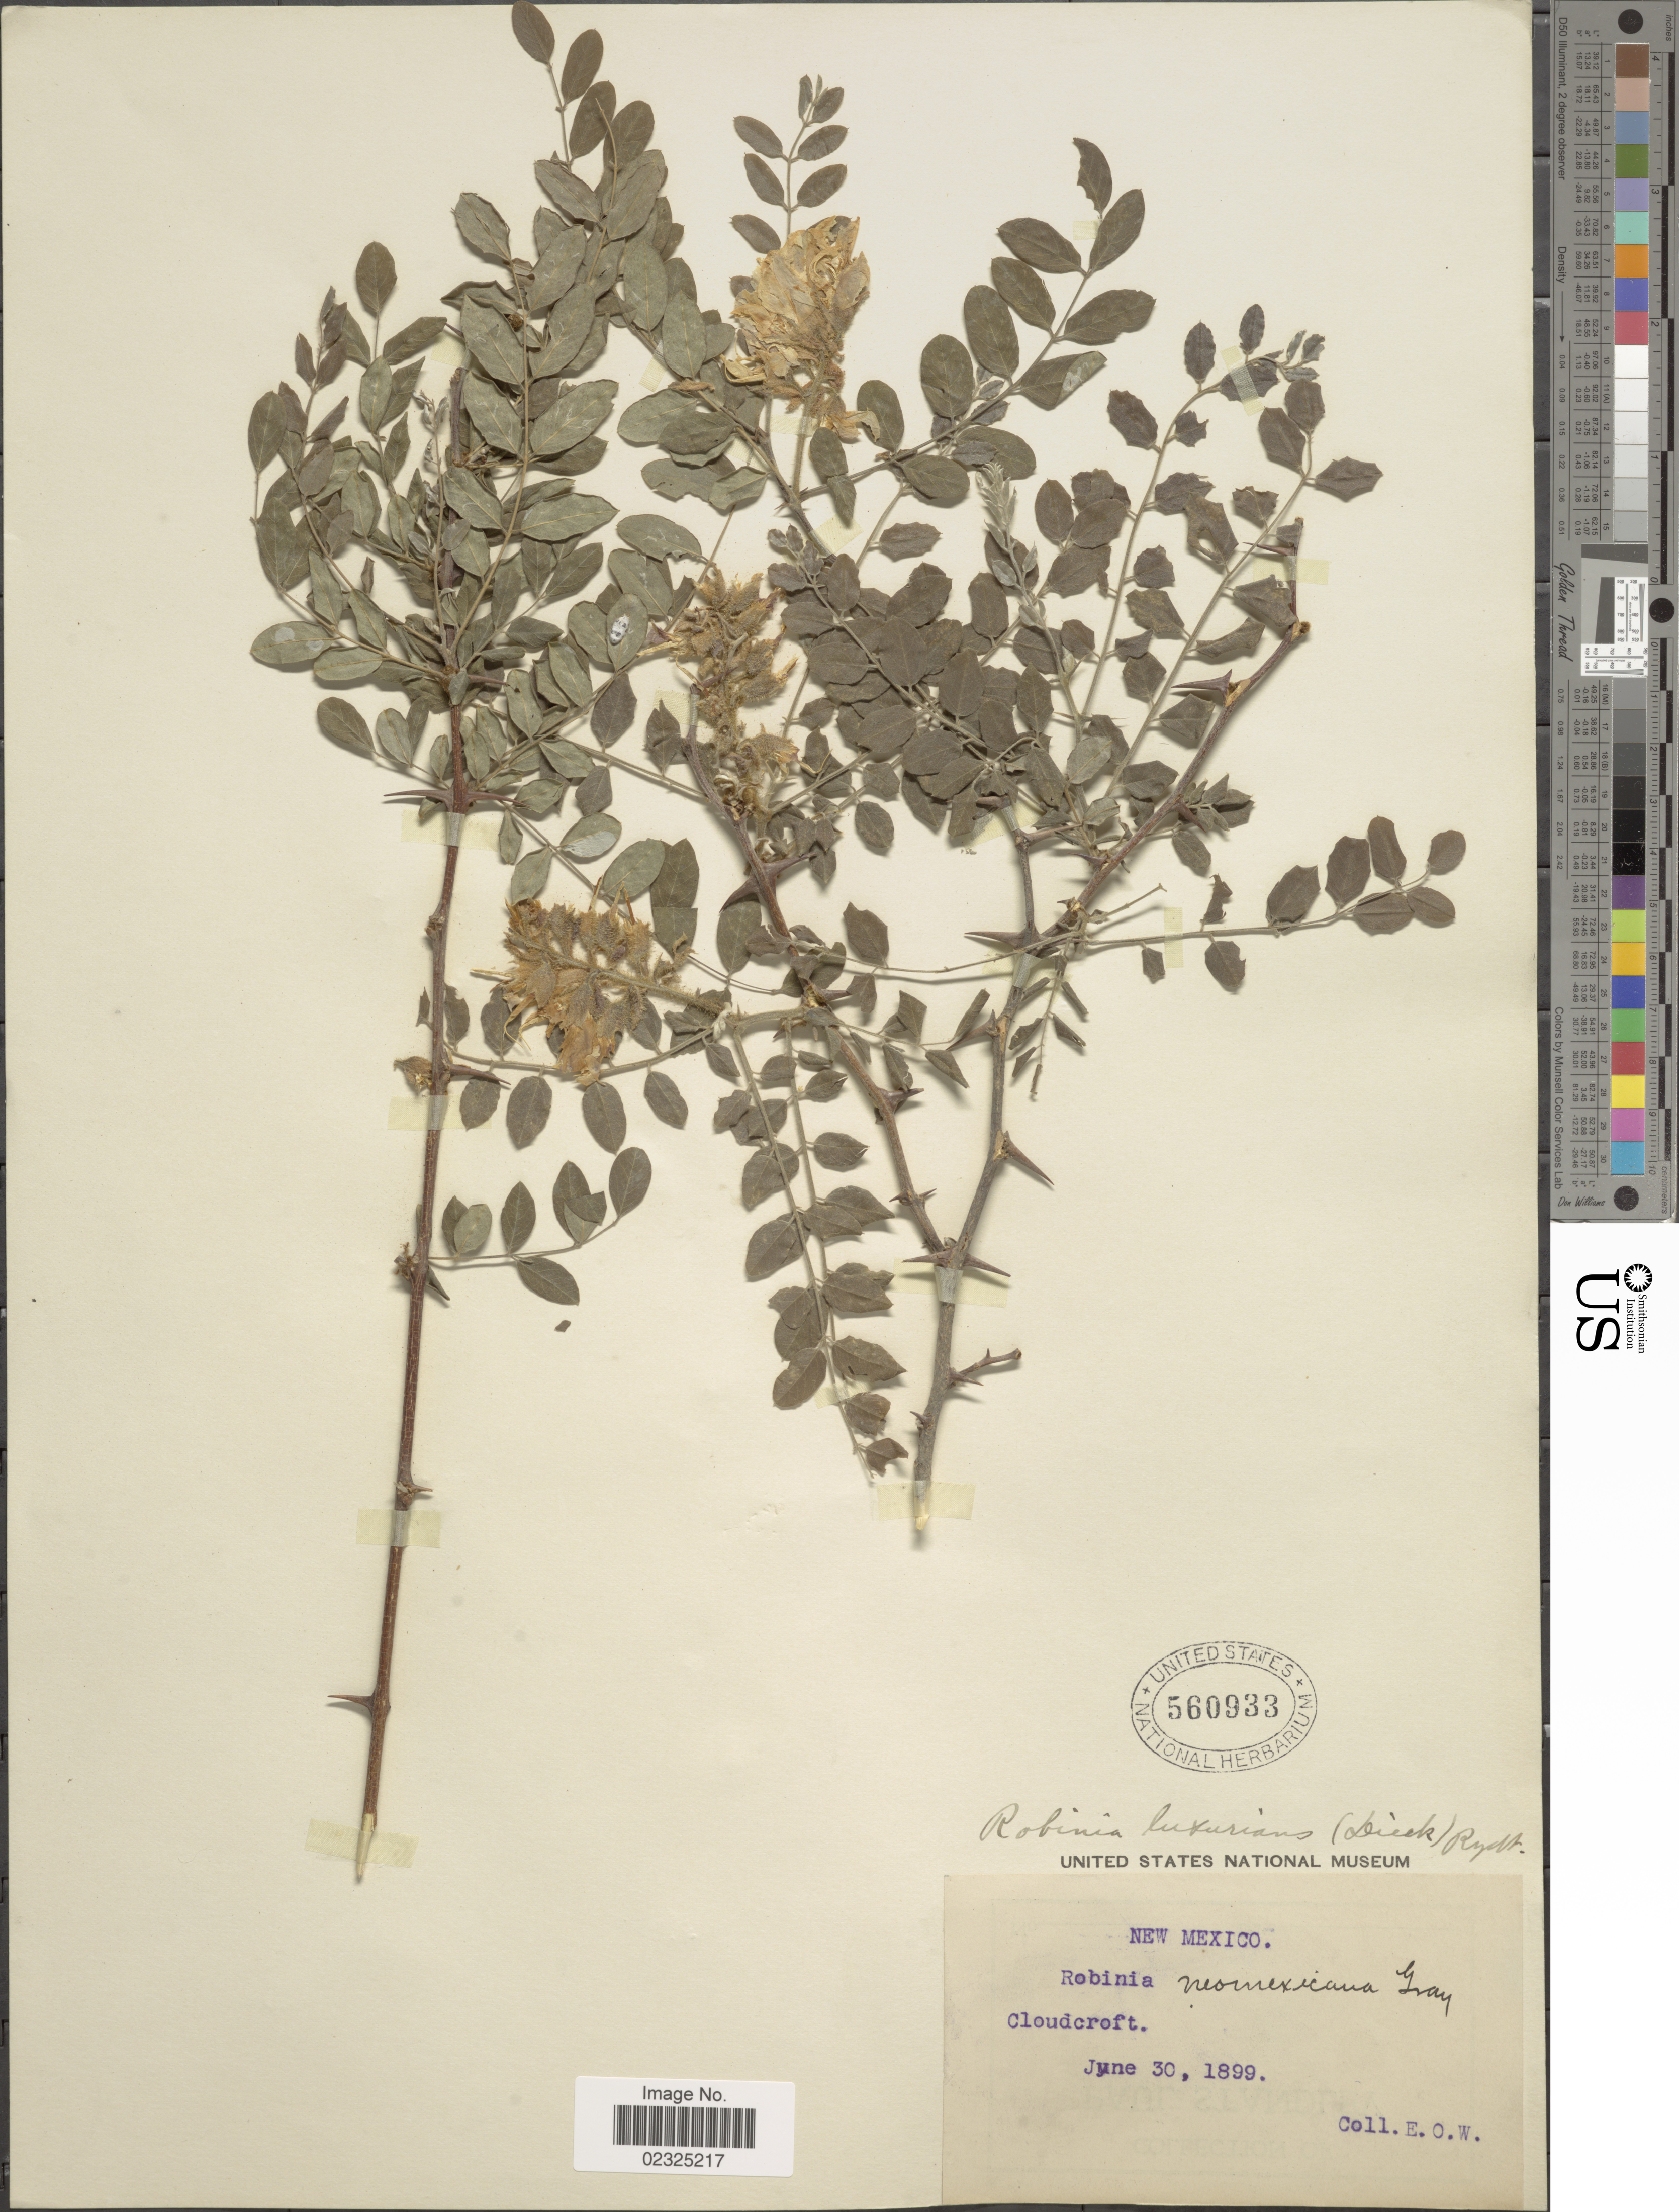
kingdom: Plantae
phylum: Tracheophyta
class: Magnoliopsida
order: Fabales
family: Fabaceae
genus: Robinia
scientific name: Robinia luxurians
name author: (Dieck) Rydb.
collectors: E. O. W.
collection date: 1899-06-30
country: United States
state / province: New Mexico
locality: Cloudcroft.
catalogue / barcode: US 560933